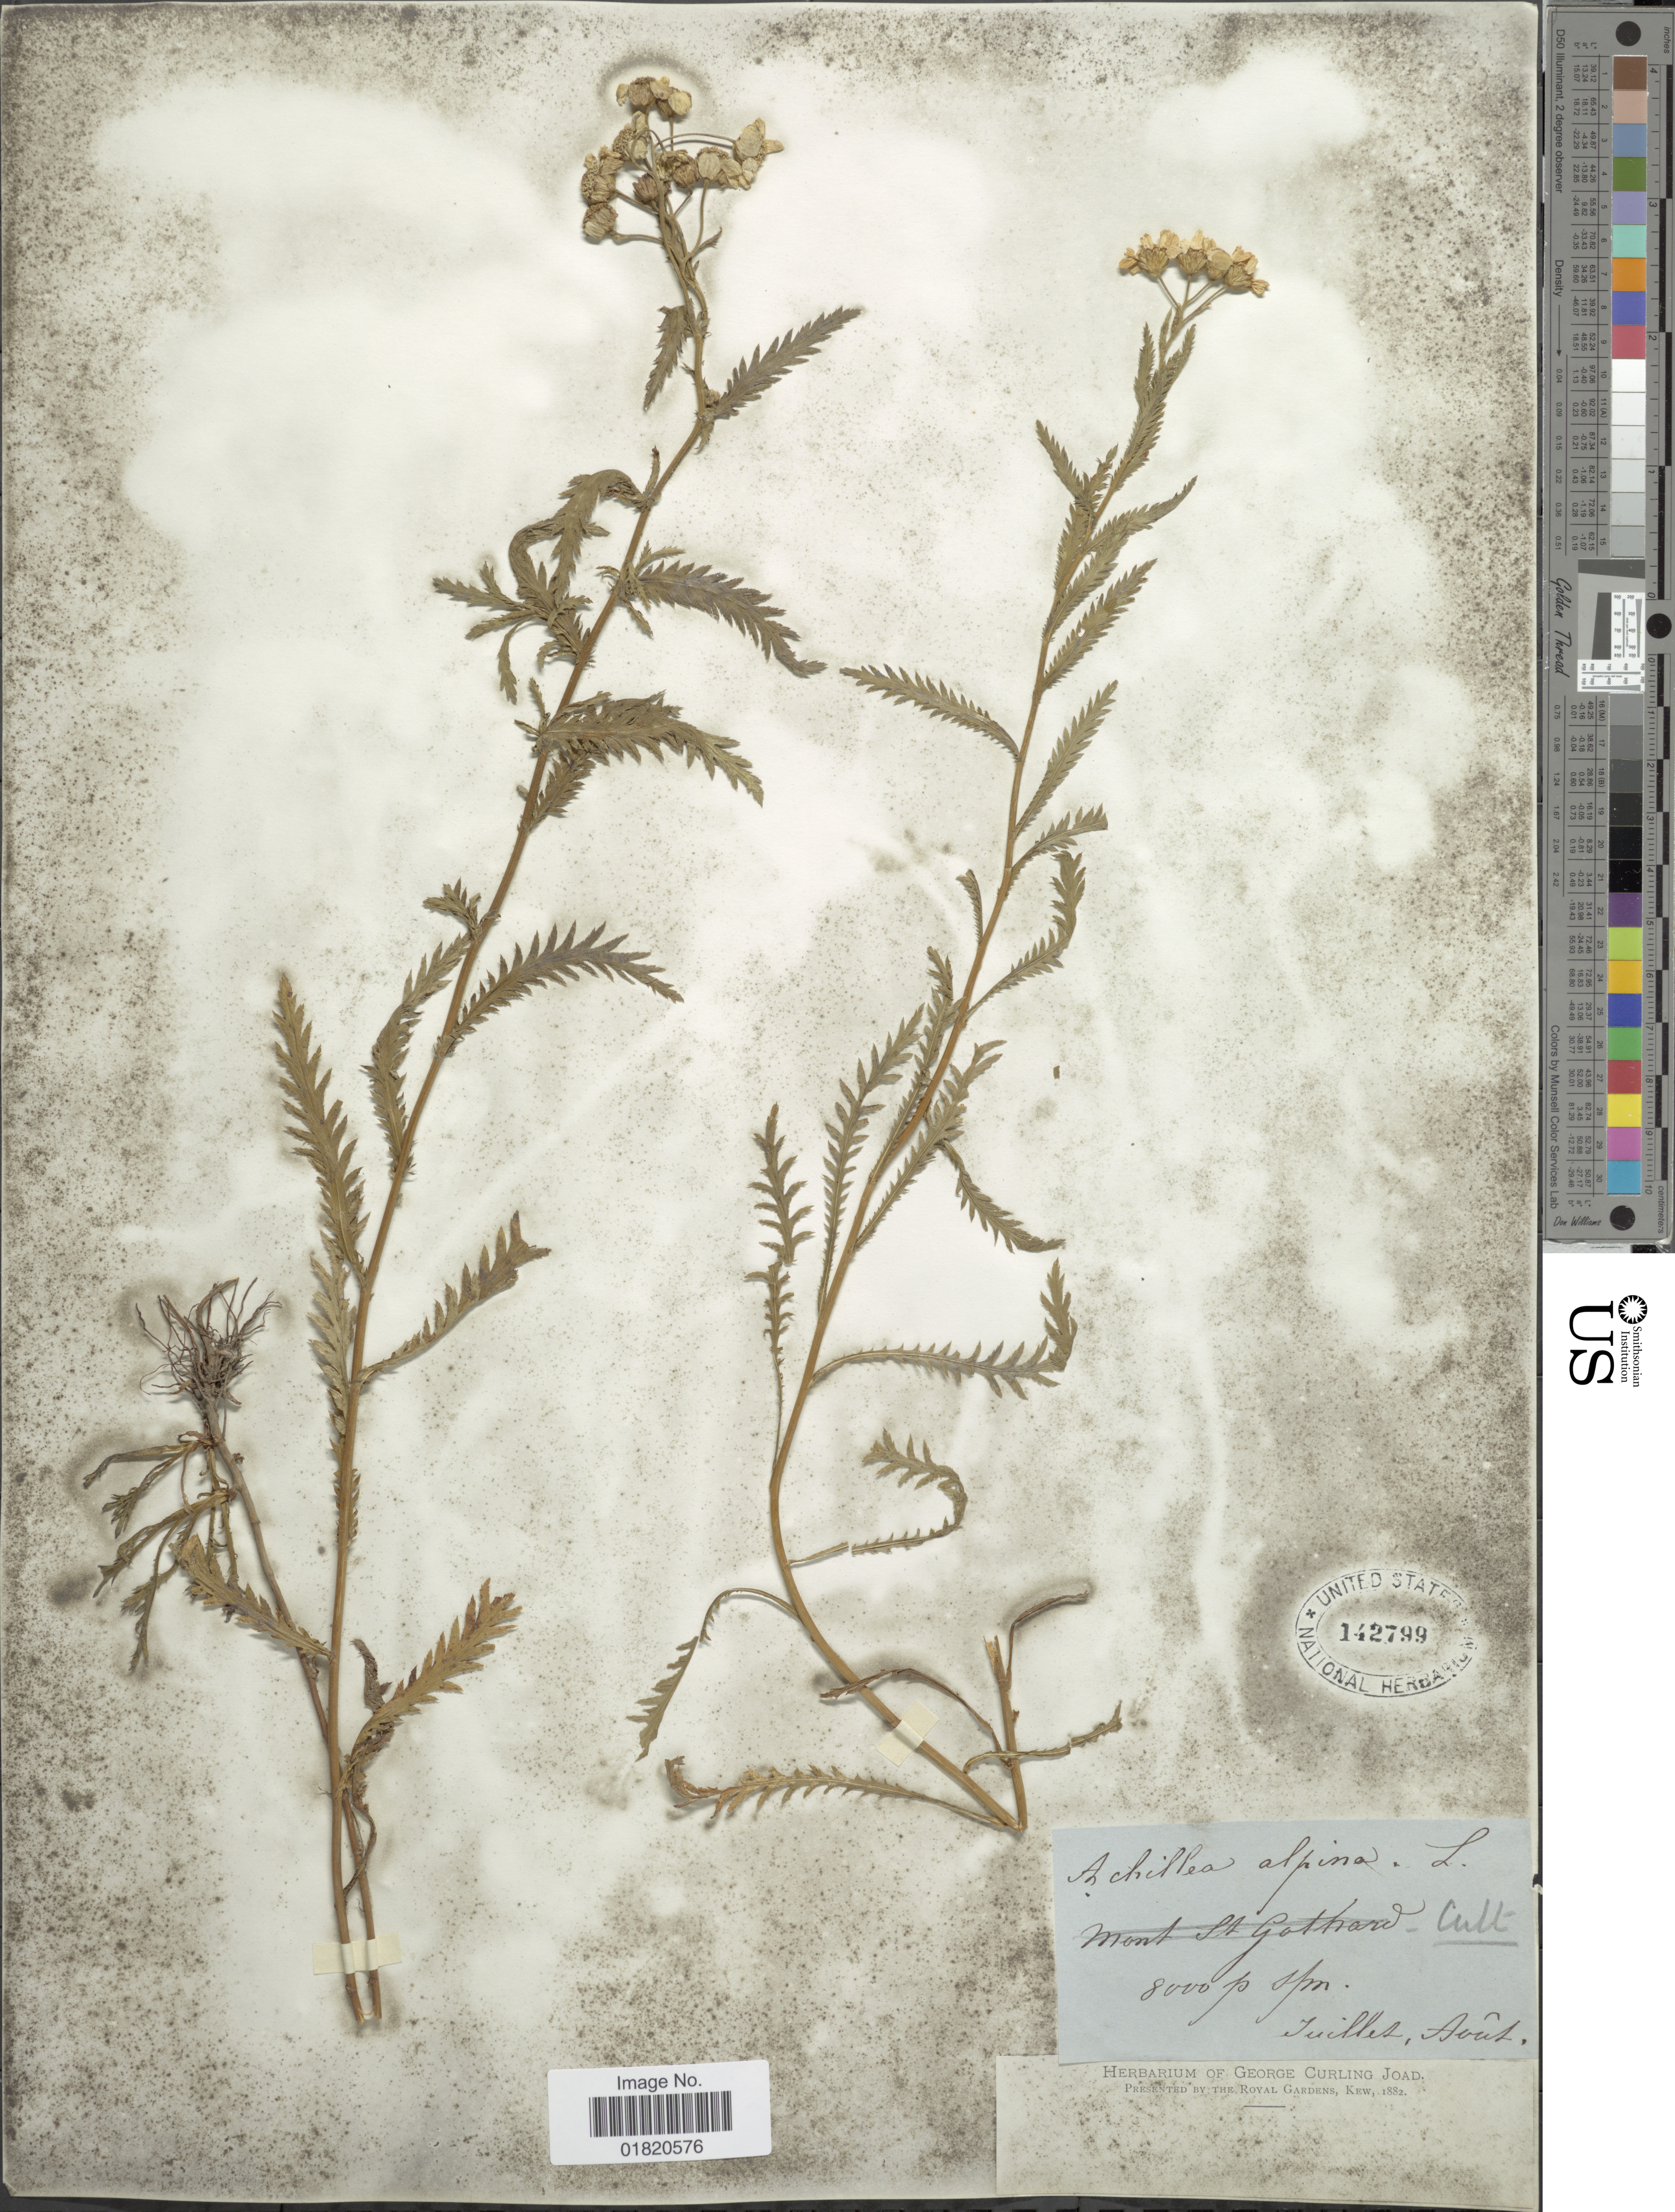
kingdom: Plantae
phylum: Tracheophyta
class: Magnoliopsida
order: Asterales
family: Asteraceae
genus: Achillea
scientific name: Achillea alpina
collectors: A. Tuilles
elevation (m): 2438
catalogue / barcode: US 142799